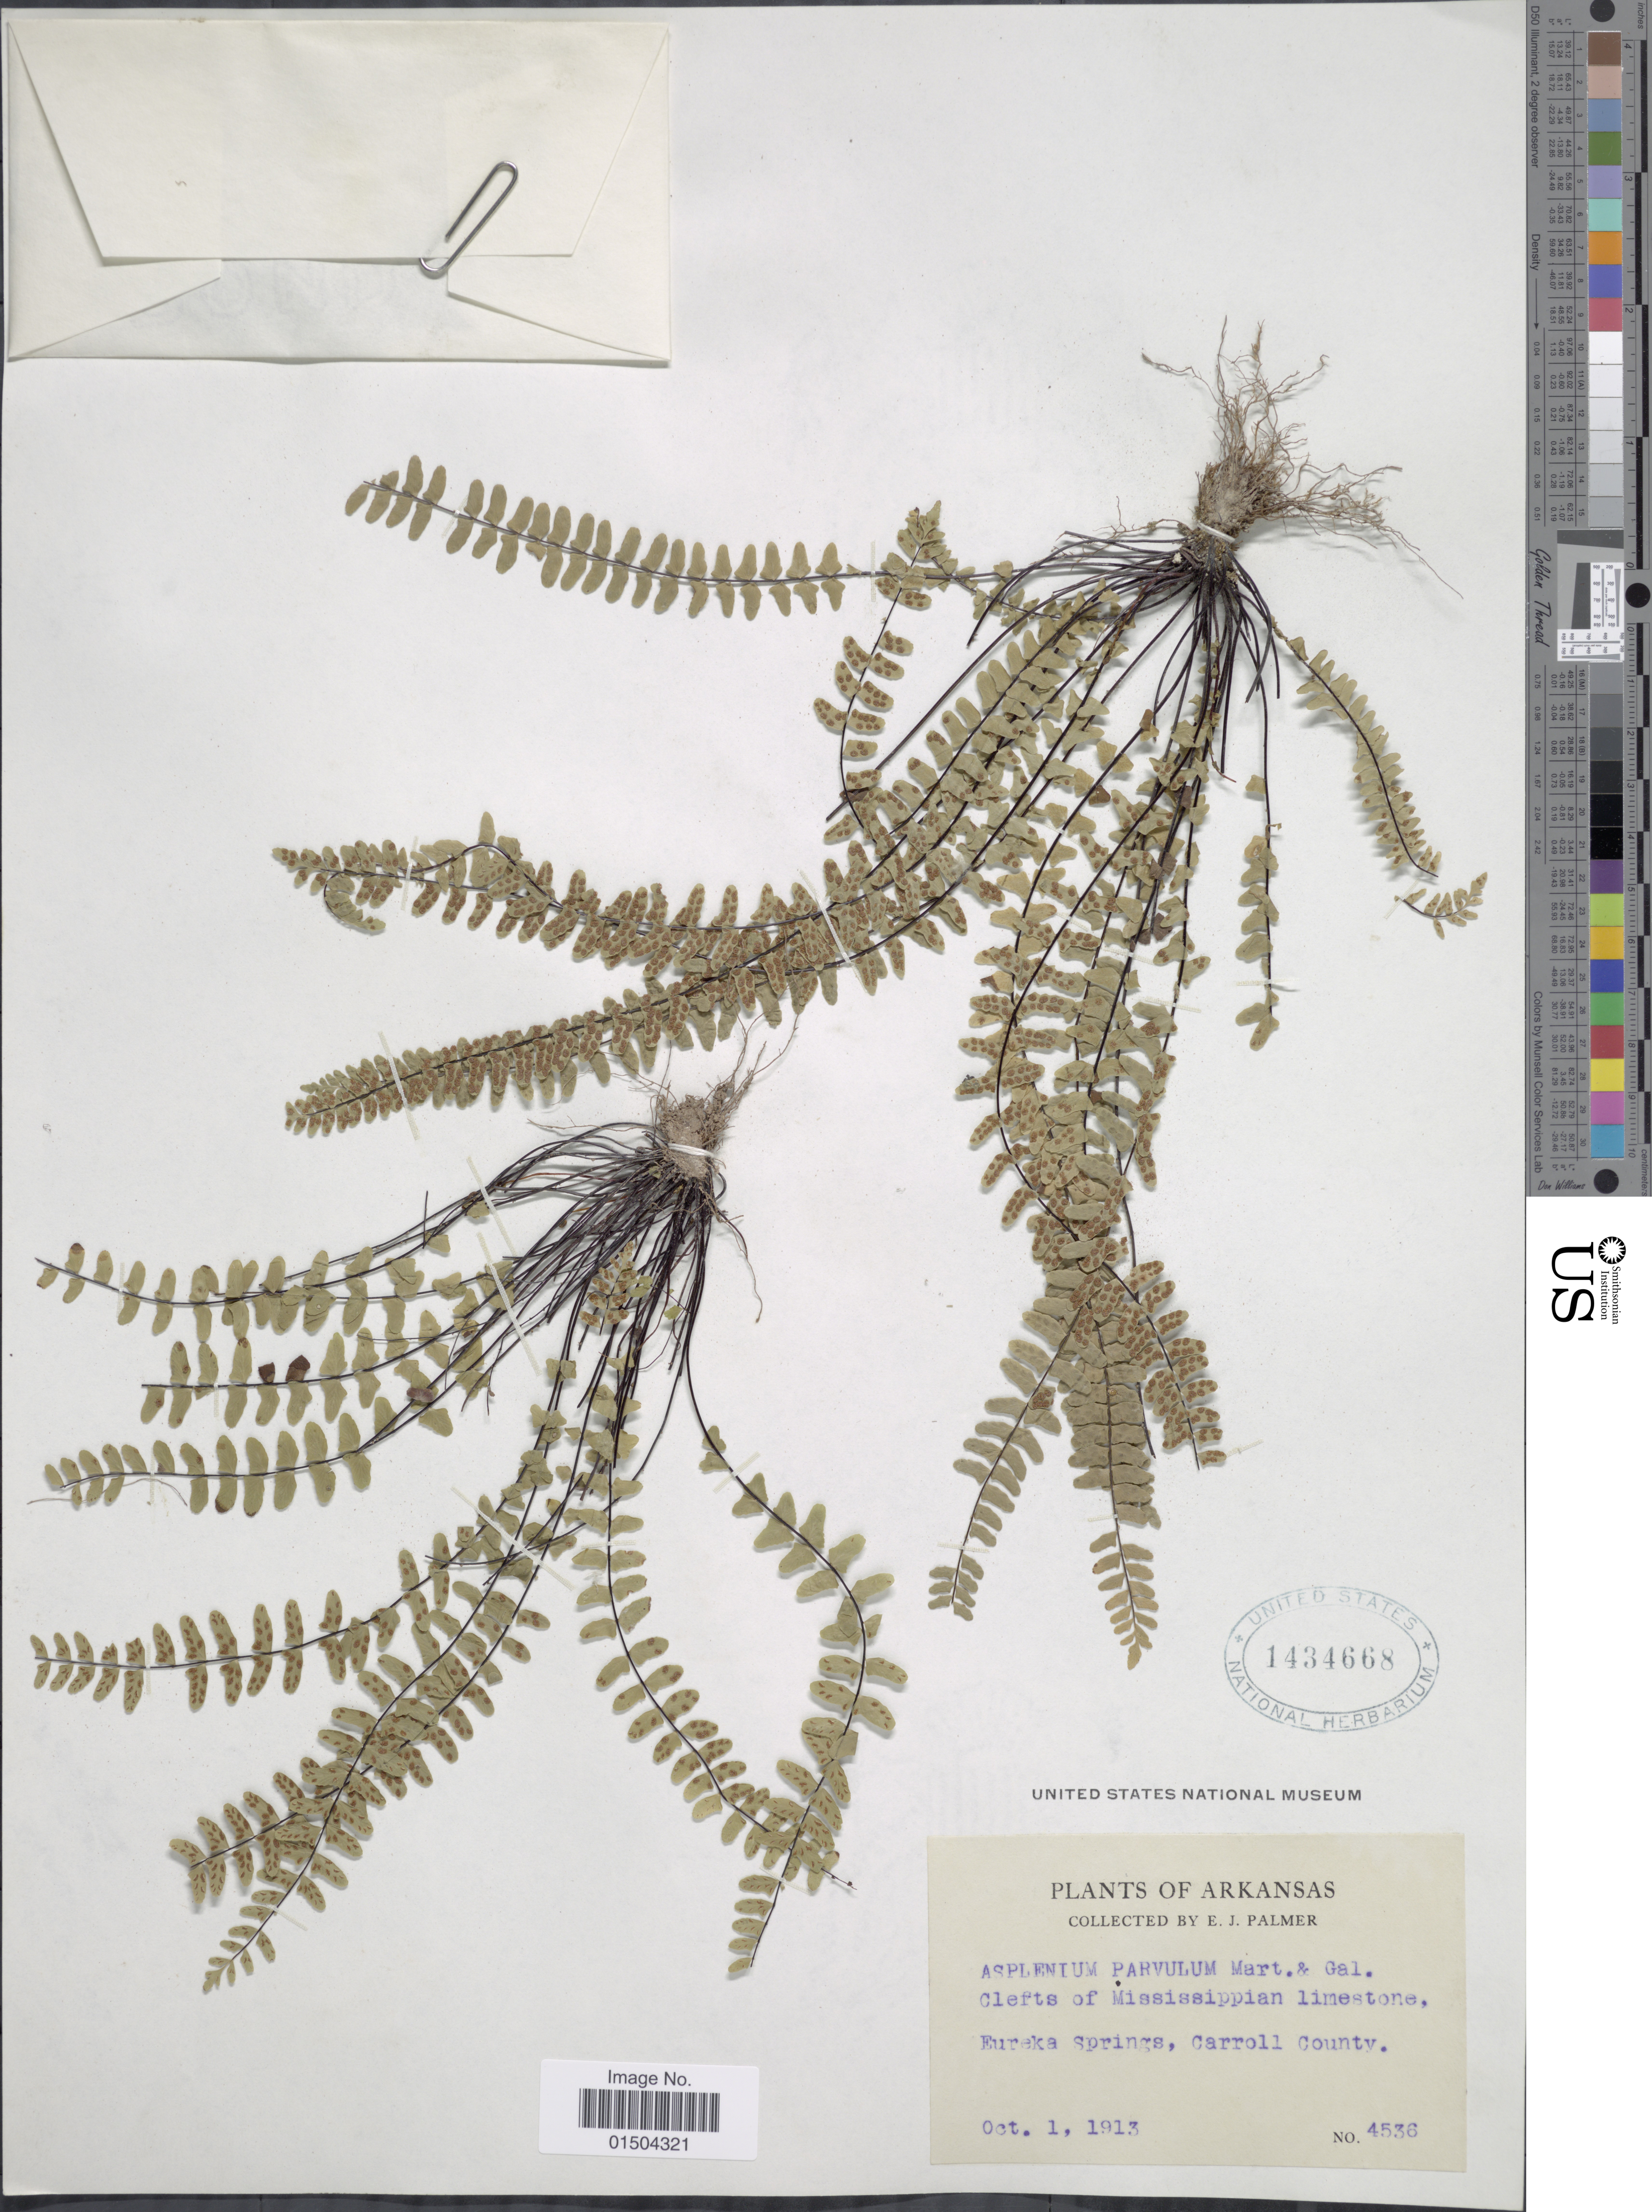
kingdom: Plantae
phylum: Tracheophyta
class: Polypodiopsida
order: Polypodiales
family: Aspleniaceae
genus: Asplenium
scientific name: Asplenium resiliens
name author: Kunze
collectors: E. J. Palmer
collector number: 4536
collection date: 1913-10-01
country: United States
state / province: Arkansas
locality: Clefts of Mississippian limestone. Eureka Springs, Carroll County.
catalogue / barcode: US 1434668